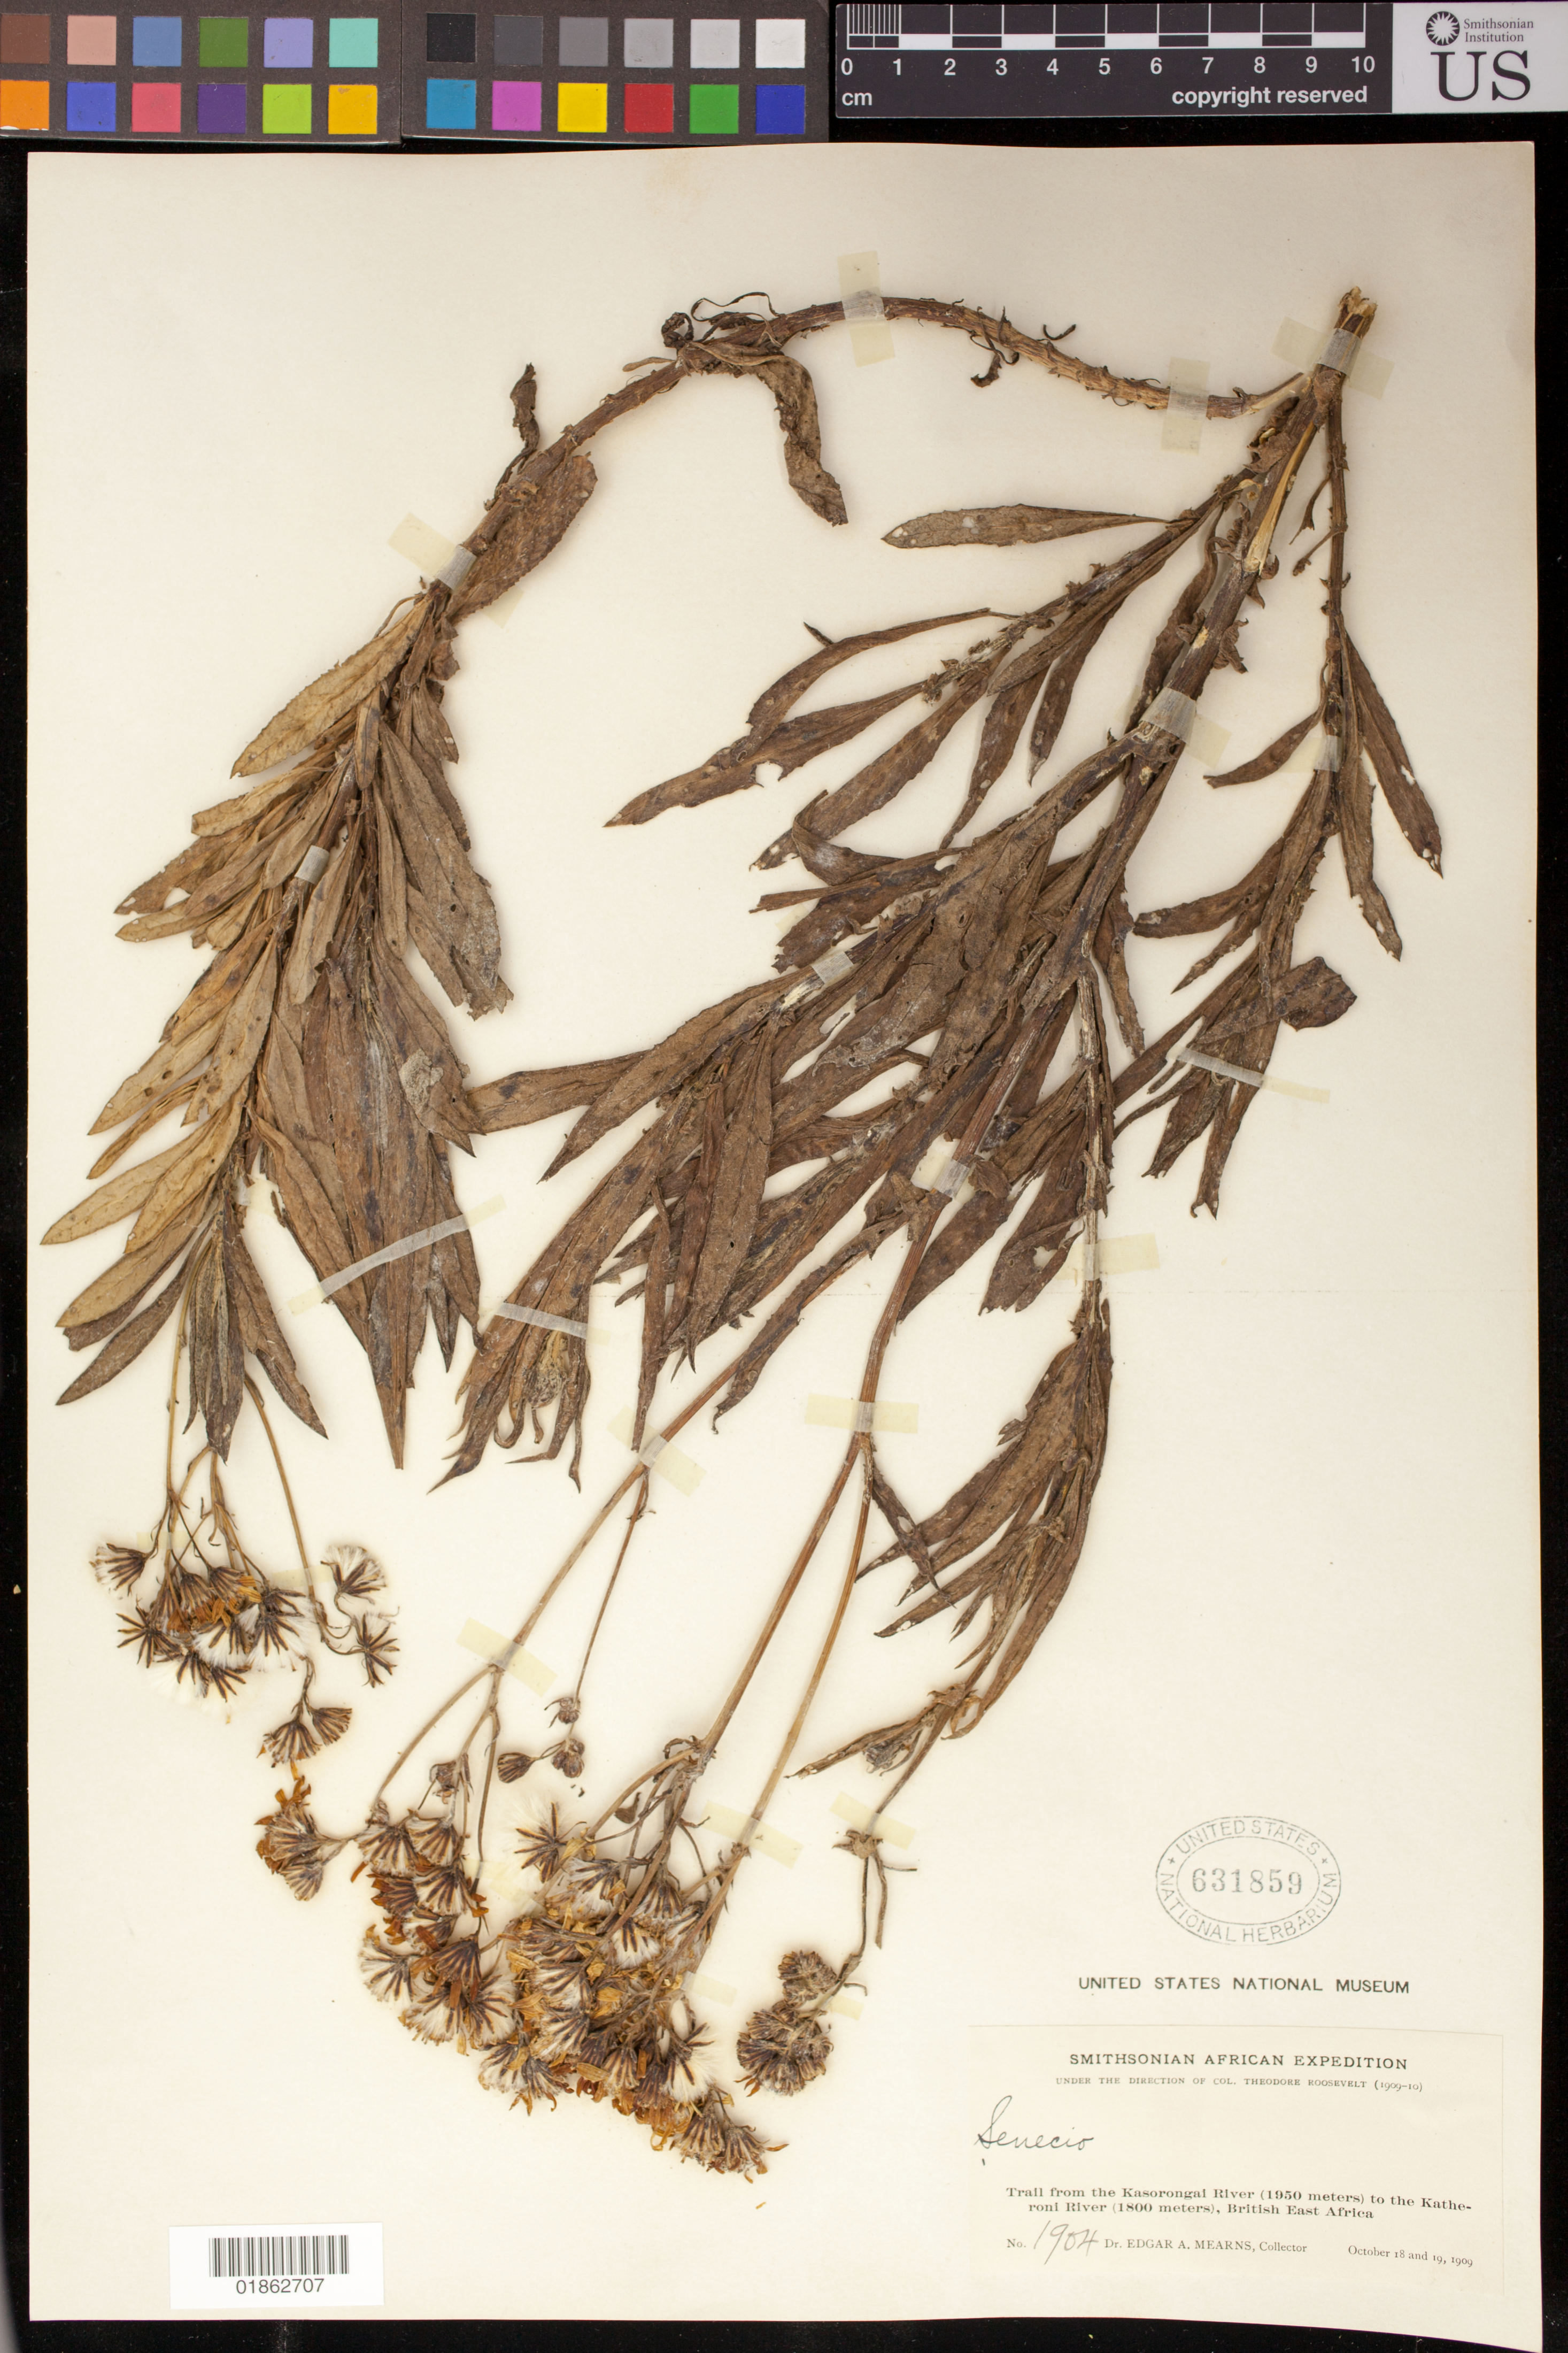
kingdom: Plantae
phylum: Tracheophyta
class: Magnoliopsida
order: Asterales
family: Asteraceae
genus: Senecio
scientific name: Senecio sp.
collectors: E. A. Mearns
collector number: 1904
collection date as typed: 18 Oct 1909 to 19 Oct 1909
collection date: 1909-10-18/1909-10-19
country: Kenya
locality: Trail from the Kasorongai River to the Katheroni River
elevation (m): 1950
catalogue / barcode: US 631859